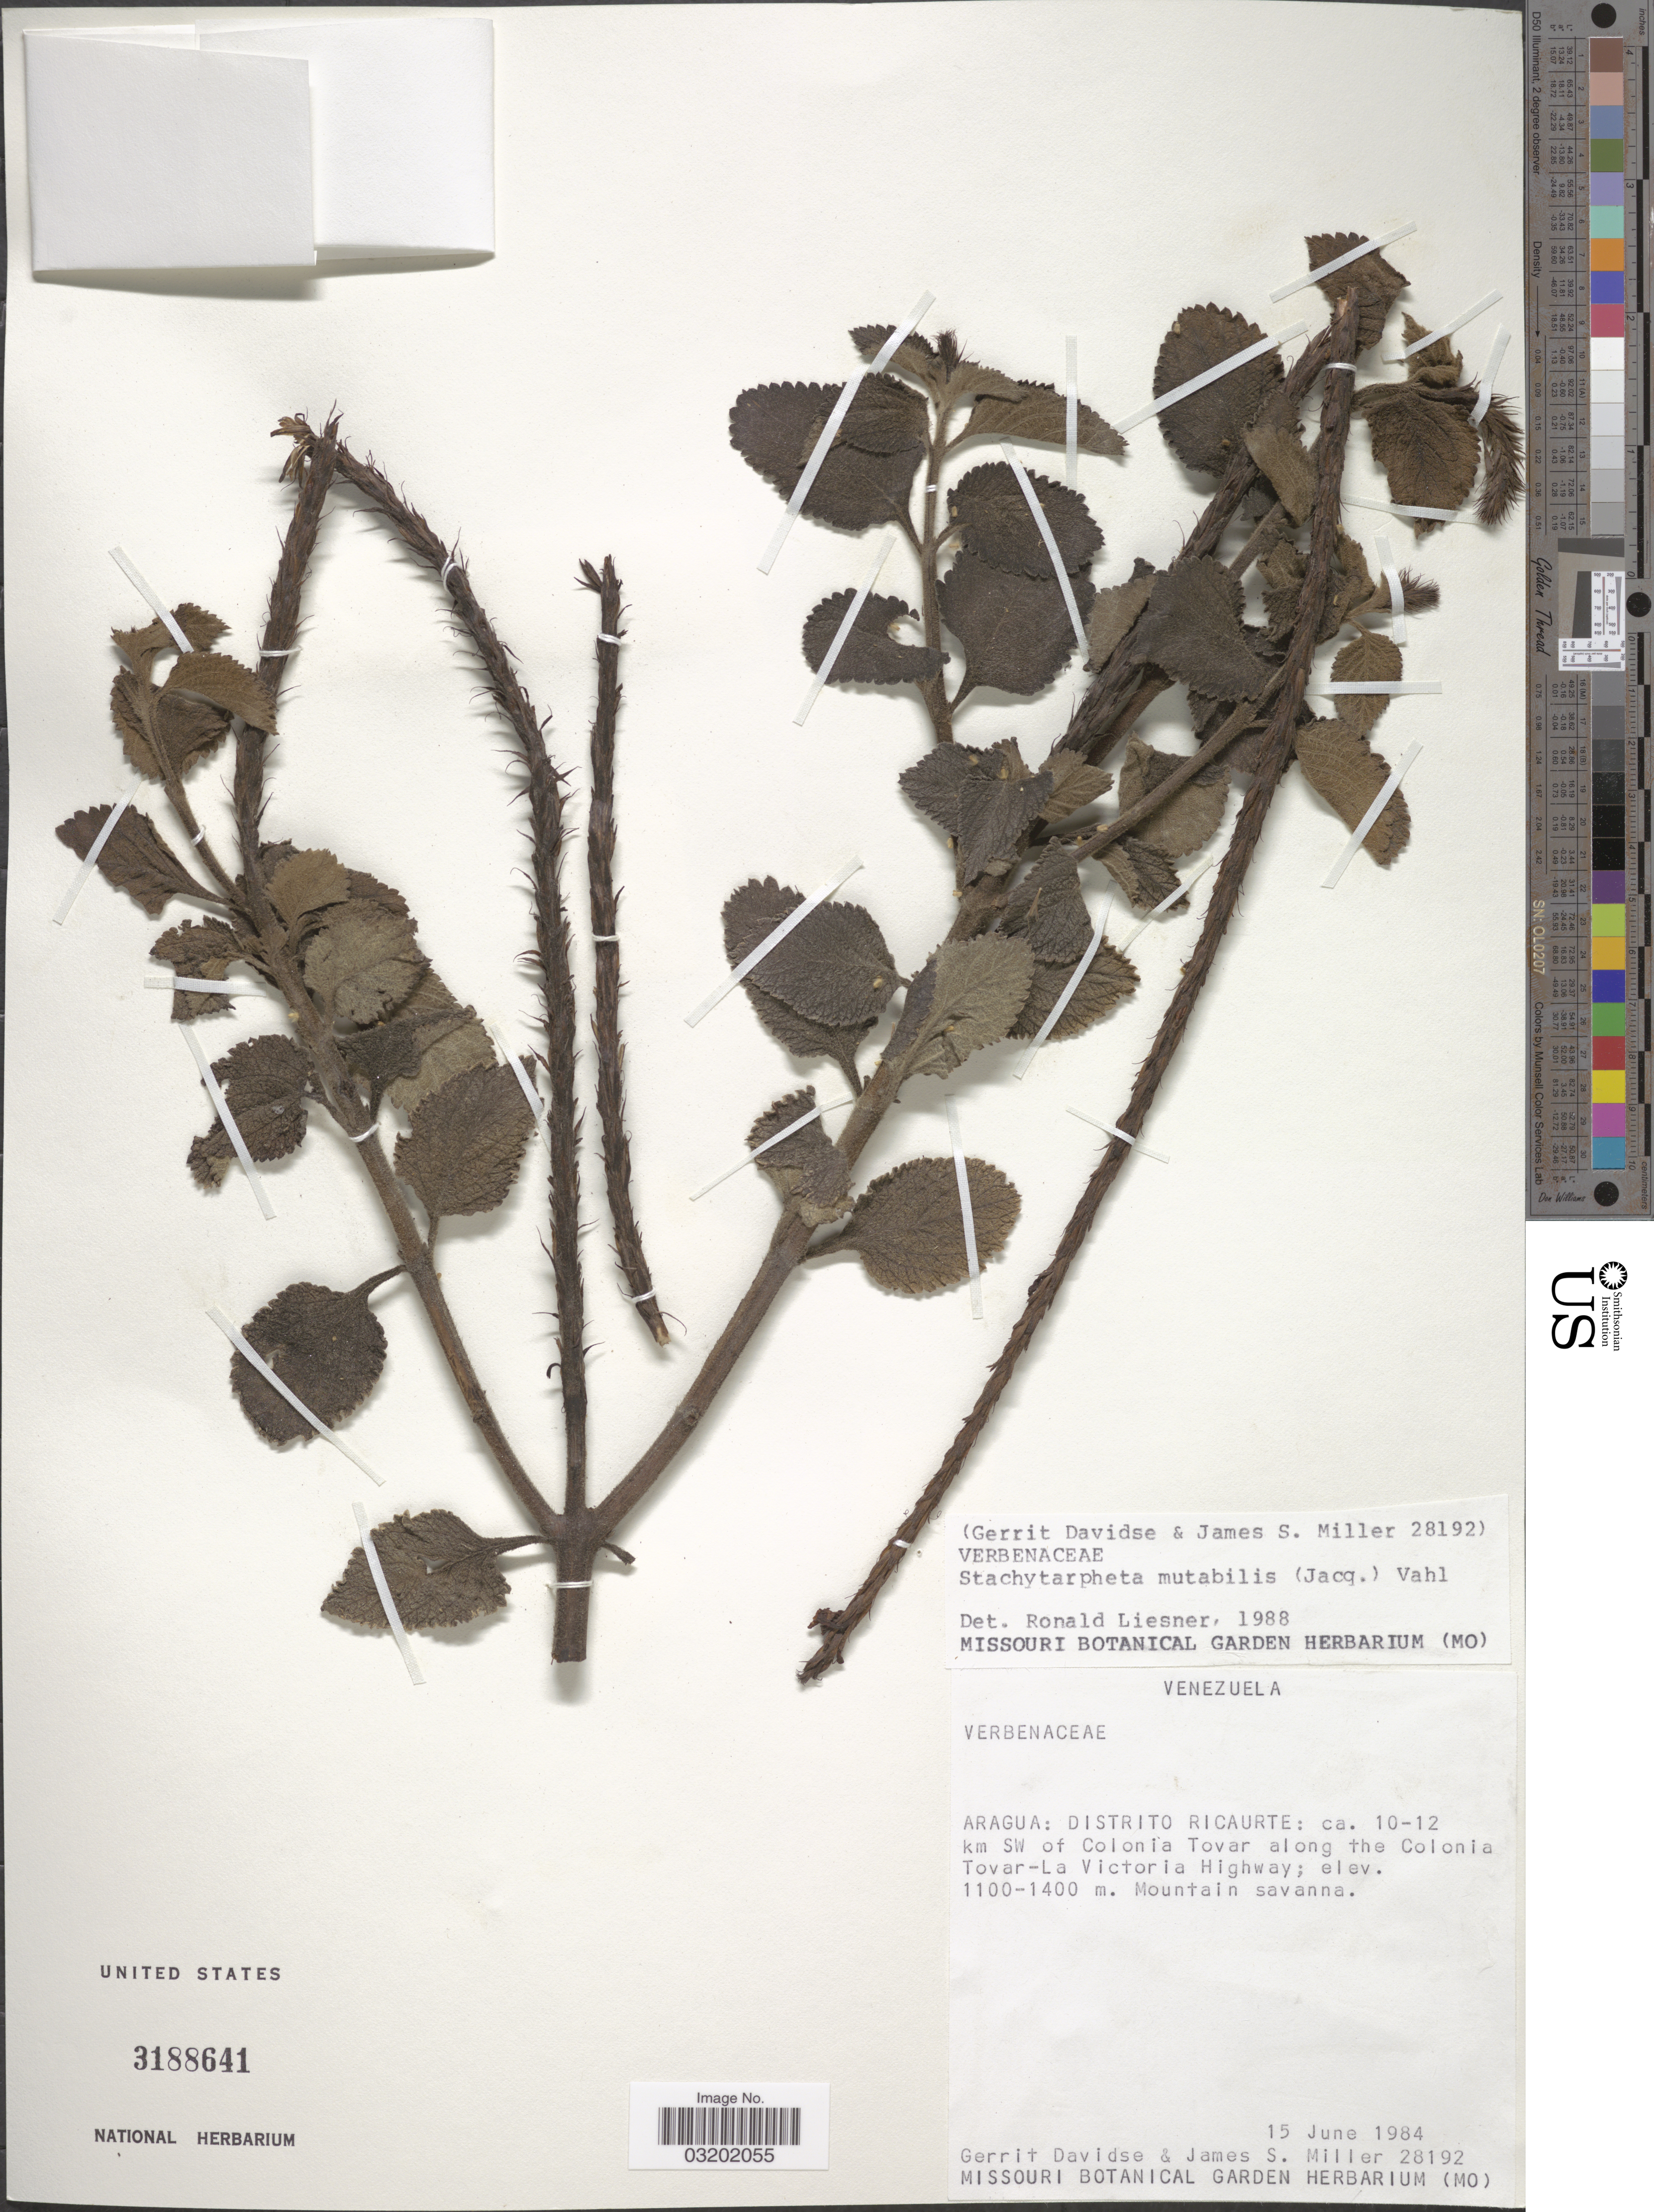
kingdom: Plantae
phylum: Tracheophyta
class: Magnoliopsida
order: Lamiales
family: Verbenaceae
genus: Stachytarpheta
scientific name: Stachytarpheta mutabilis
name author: (Jacq.) Vahl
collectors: G. Davidse & J. S. Miller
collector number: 28192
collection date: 1984-06-15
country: Venezuela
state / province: Aragua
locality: Distrito Ricaurte: ca. 10-12 km SW of Colonia Tovar along the Colonia Tovar-La Victoria Highway.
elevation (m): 1100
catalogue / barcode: US 3188641